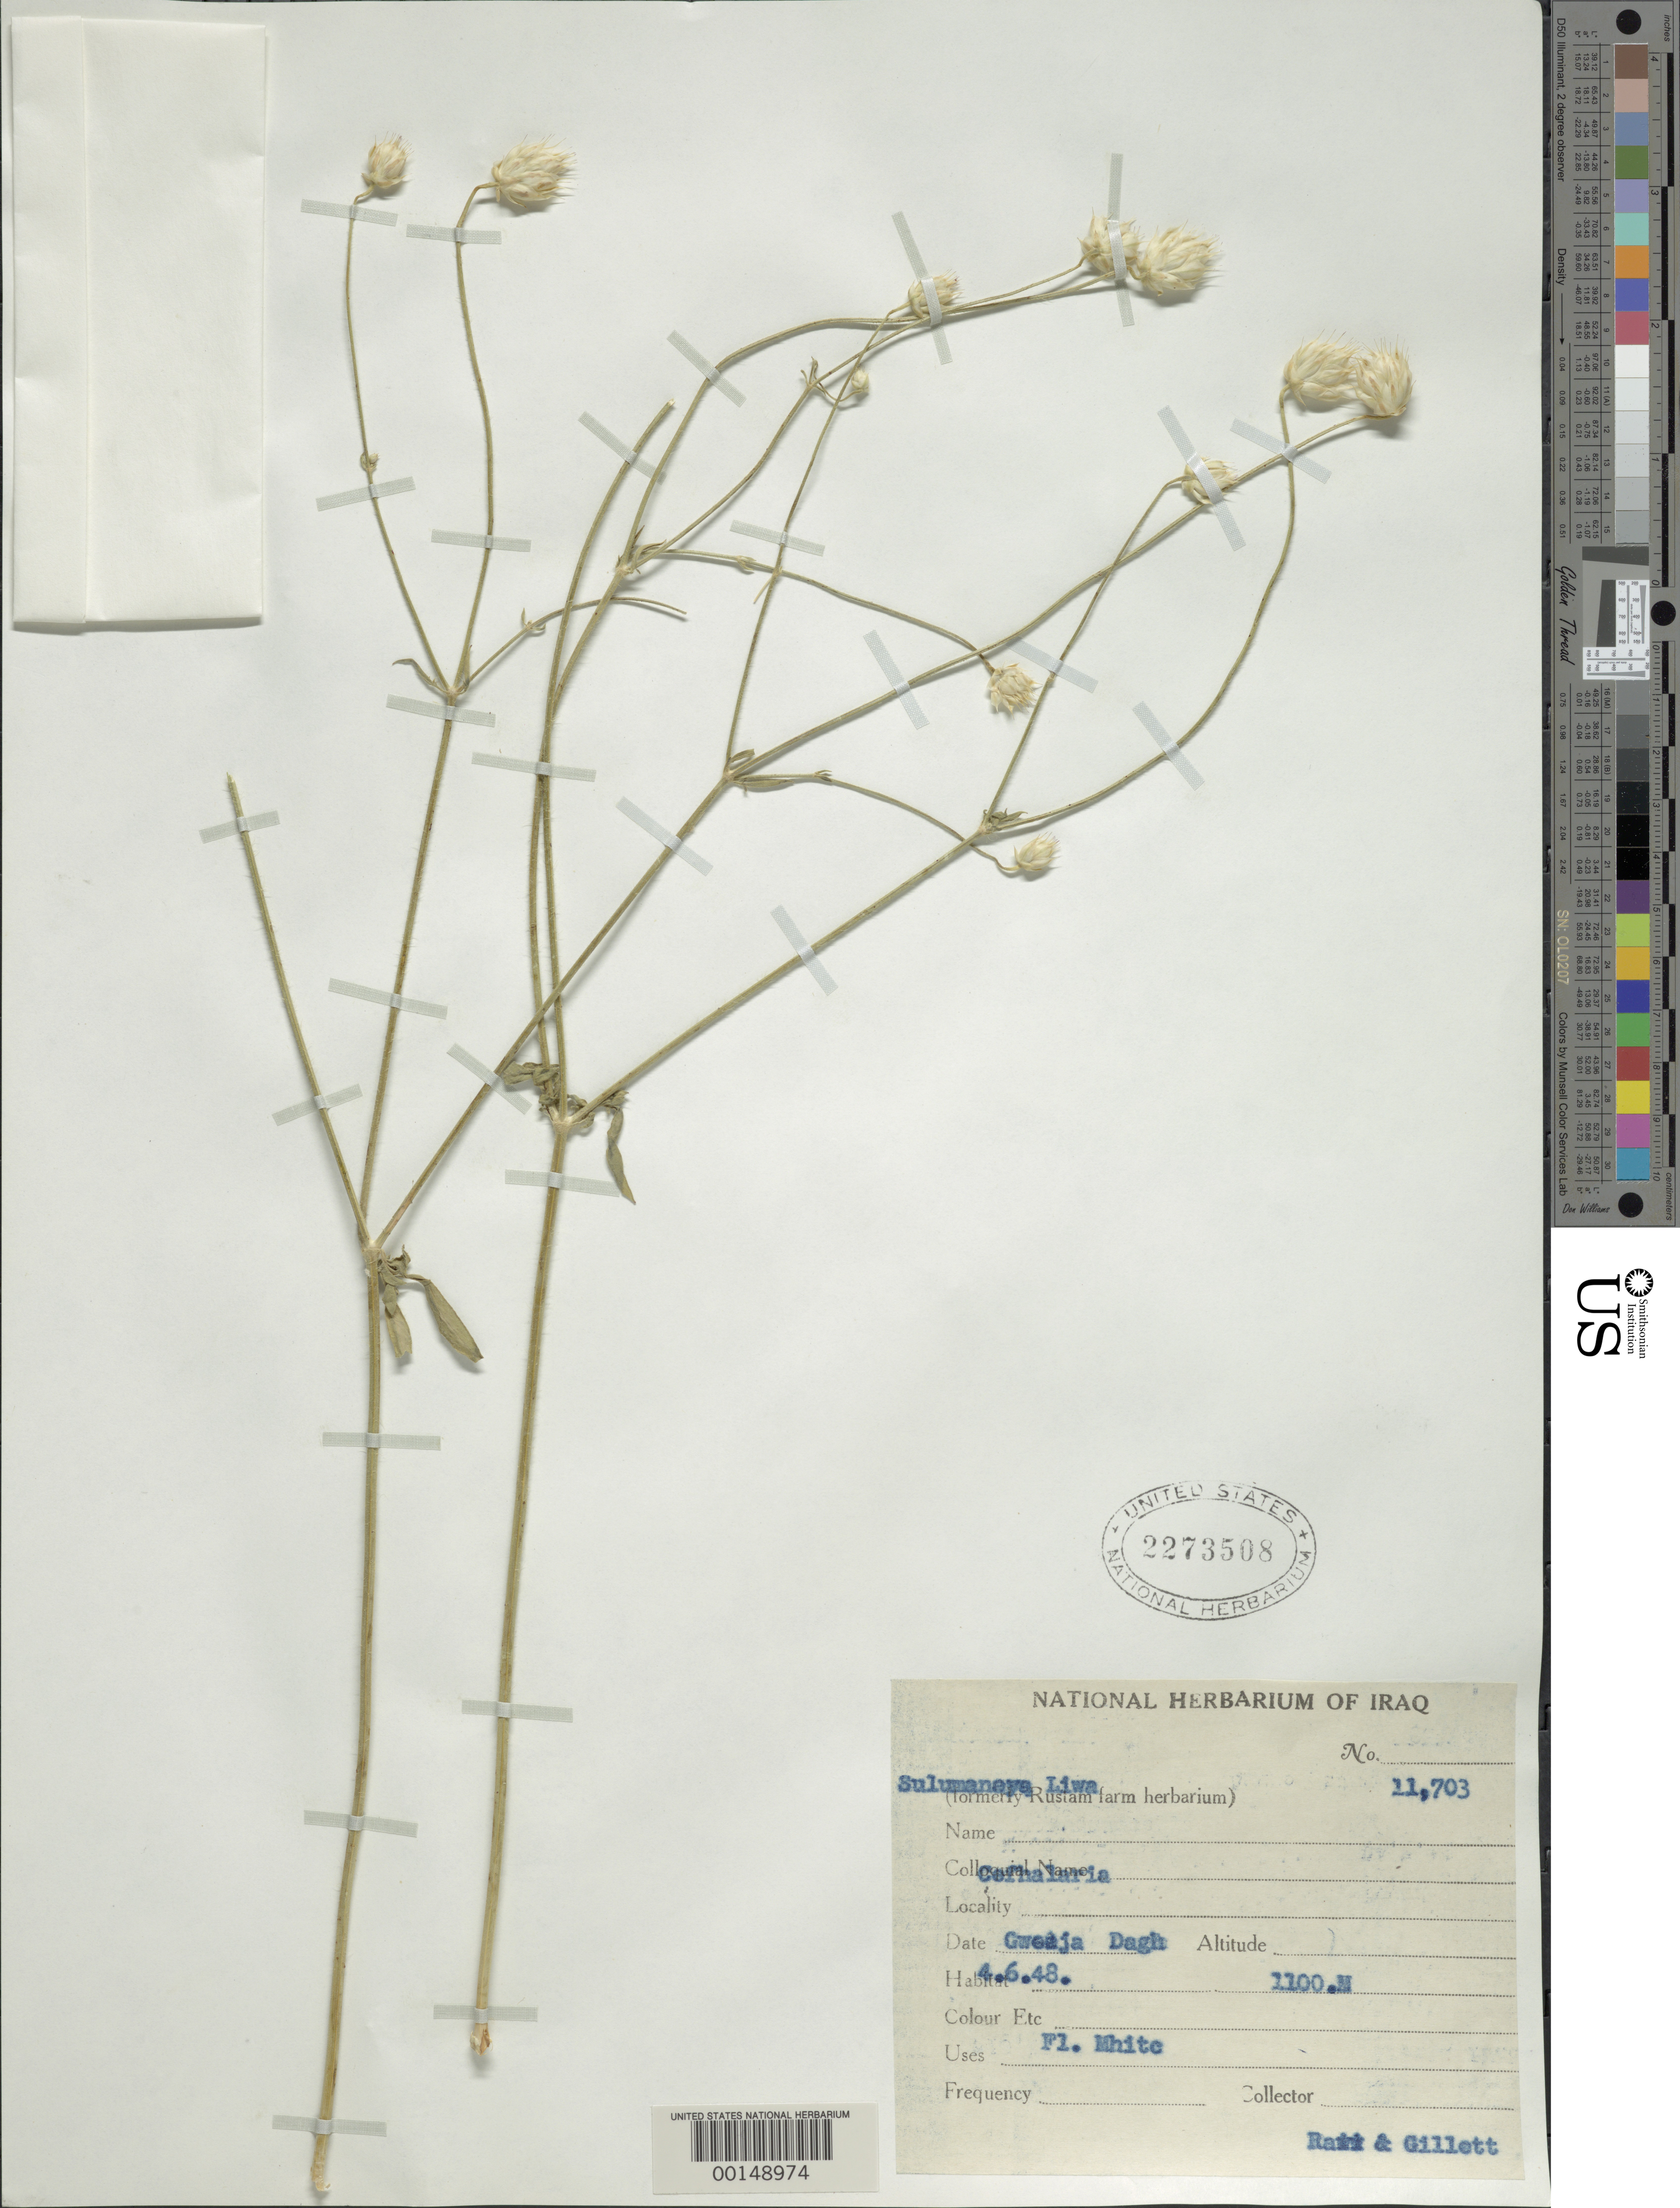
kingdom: Plantae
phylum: Tracheophyta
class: Magnoliopsida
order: Dipsacales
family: Caprifoliaceae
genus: Cephalaria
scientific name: Cephalaria sp.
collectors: -. Rawl & Gillett, --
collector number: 11703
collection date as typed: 04 Jun 1948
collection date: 1948-06-04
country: Iraq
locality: Gweija Dagh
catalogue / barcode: US 2273508